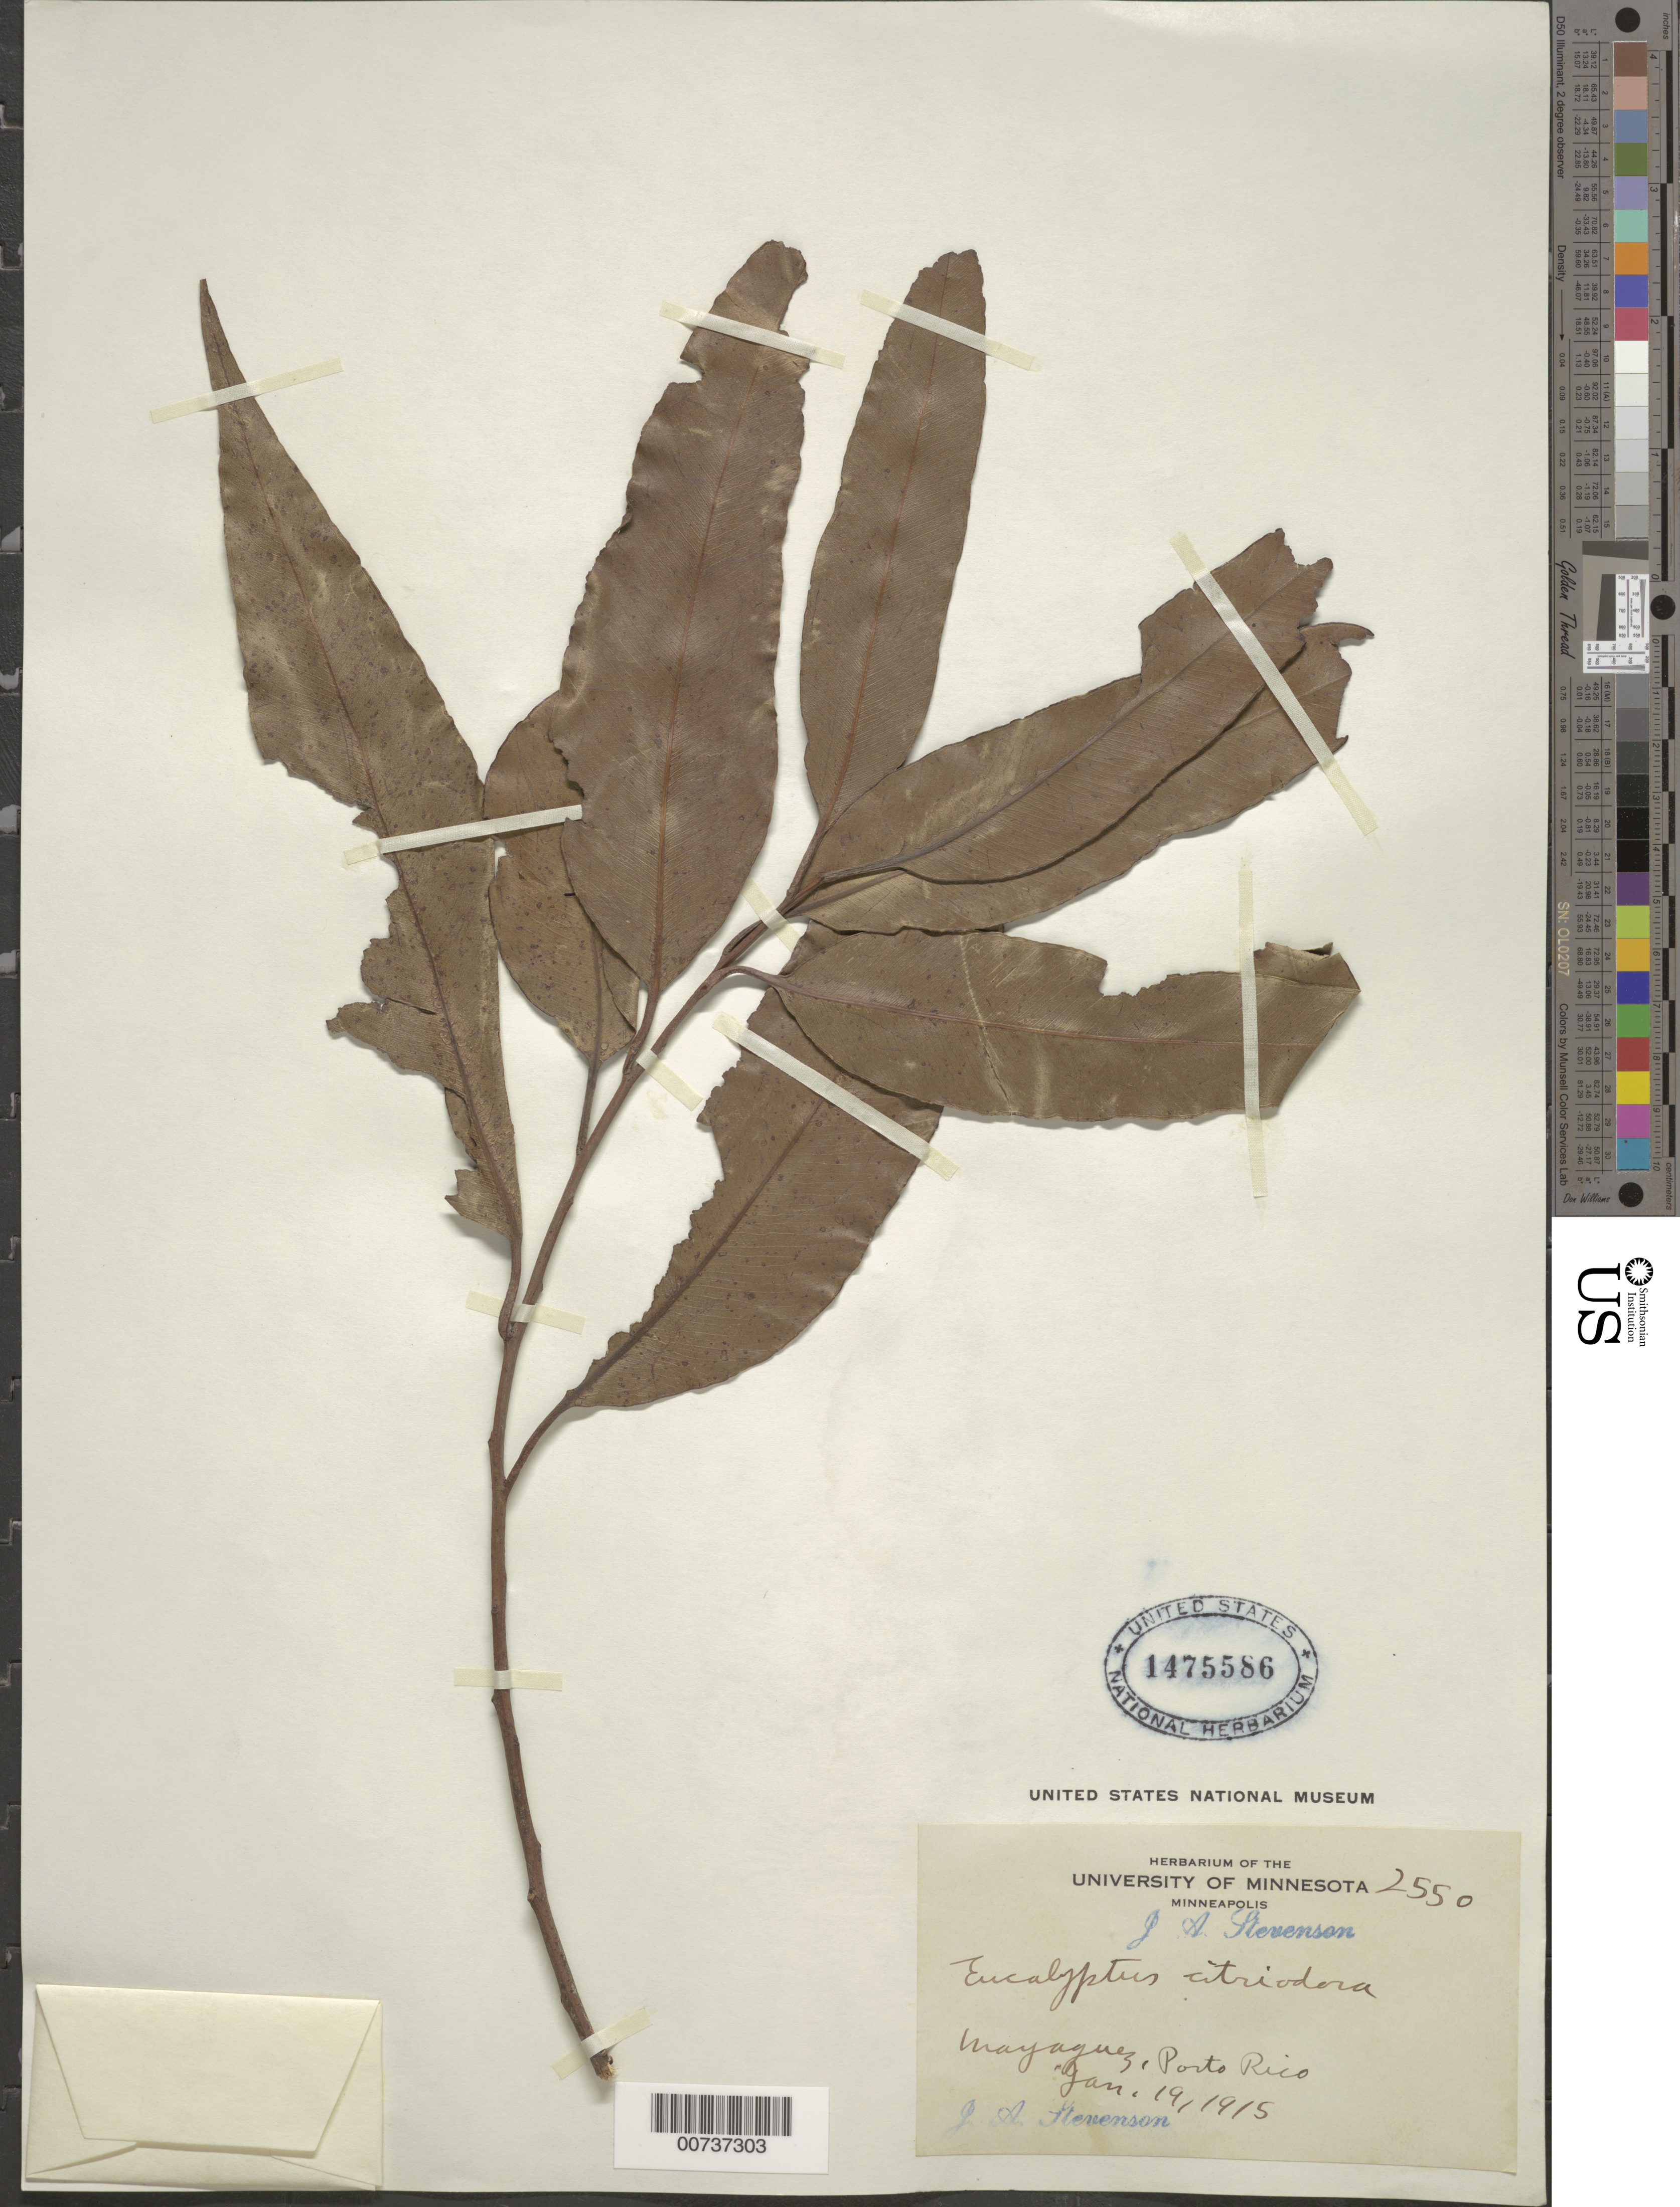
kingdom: Plantae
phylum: Tracheophyta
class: Magnoliopsida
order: Myrtales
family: Myrtaceae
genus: Eucalyptus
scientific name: Eucalyptus robusta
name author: Sm.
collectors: J. Stevenson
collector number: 2550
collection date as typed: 19 Jan 1915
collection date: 1915-01-19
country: Puerto Rico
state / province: Mayagüez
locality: Mayaguez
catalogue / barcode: US 1475586